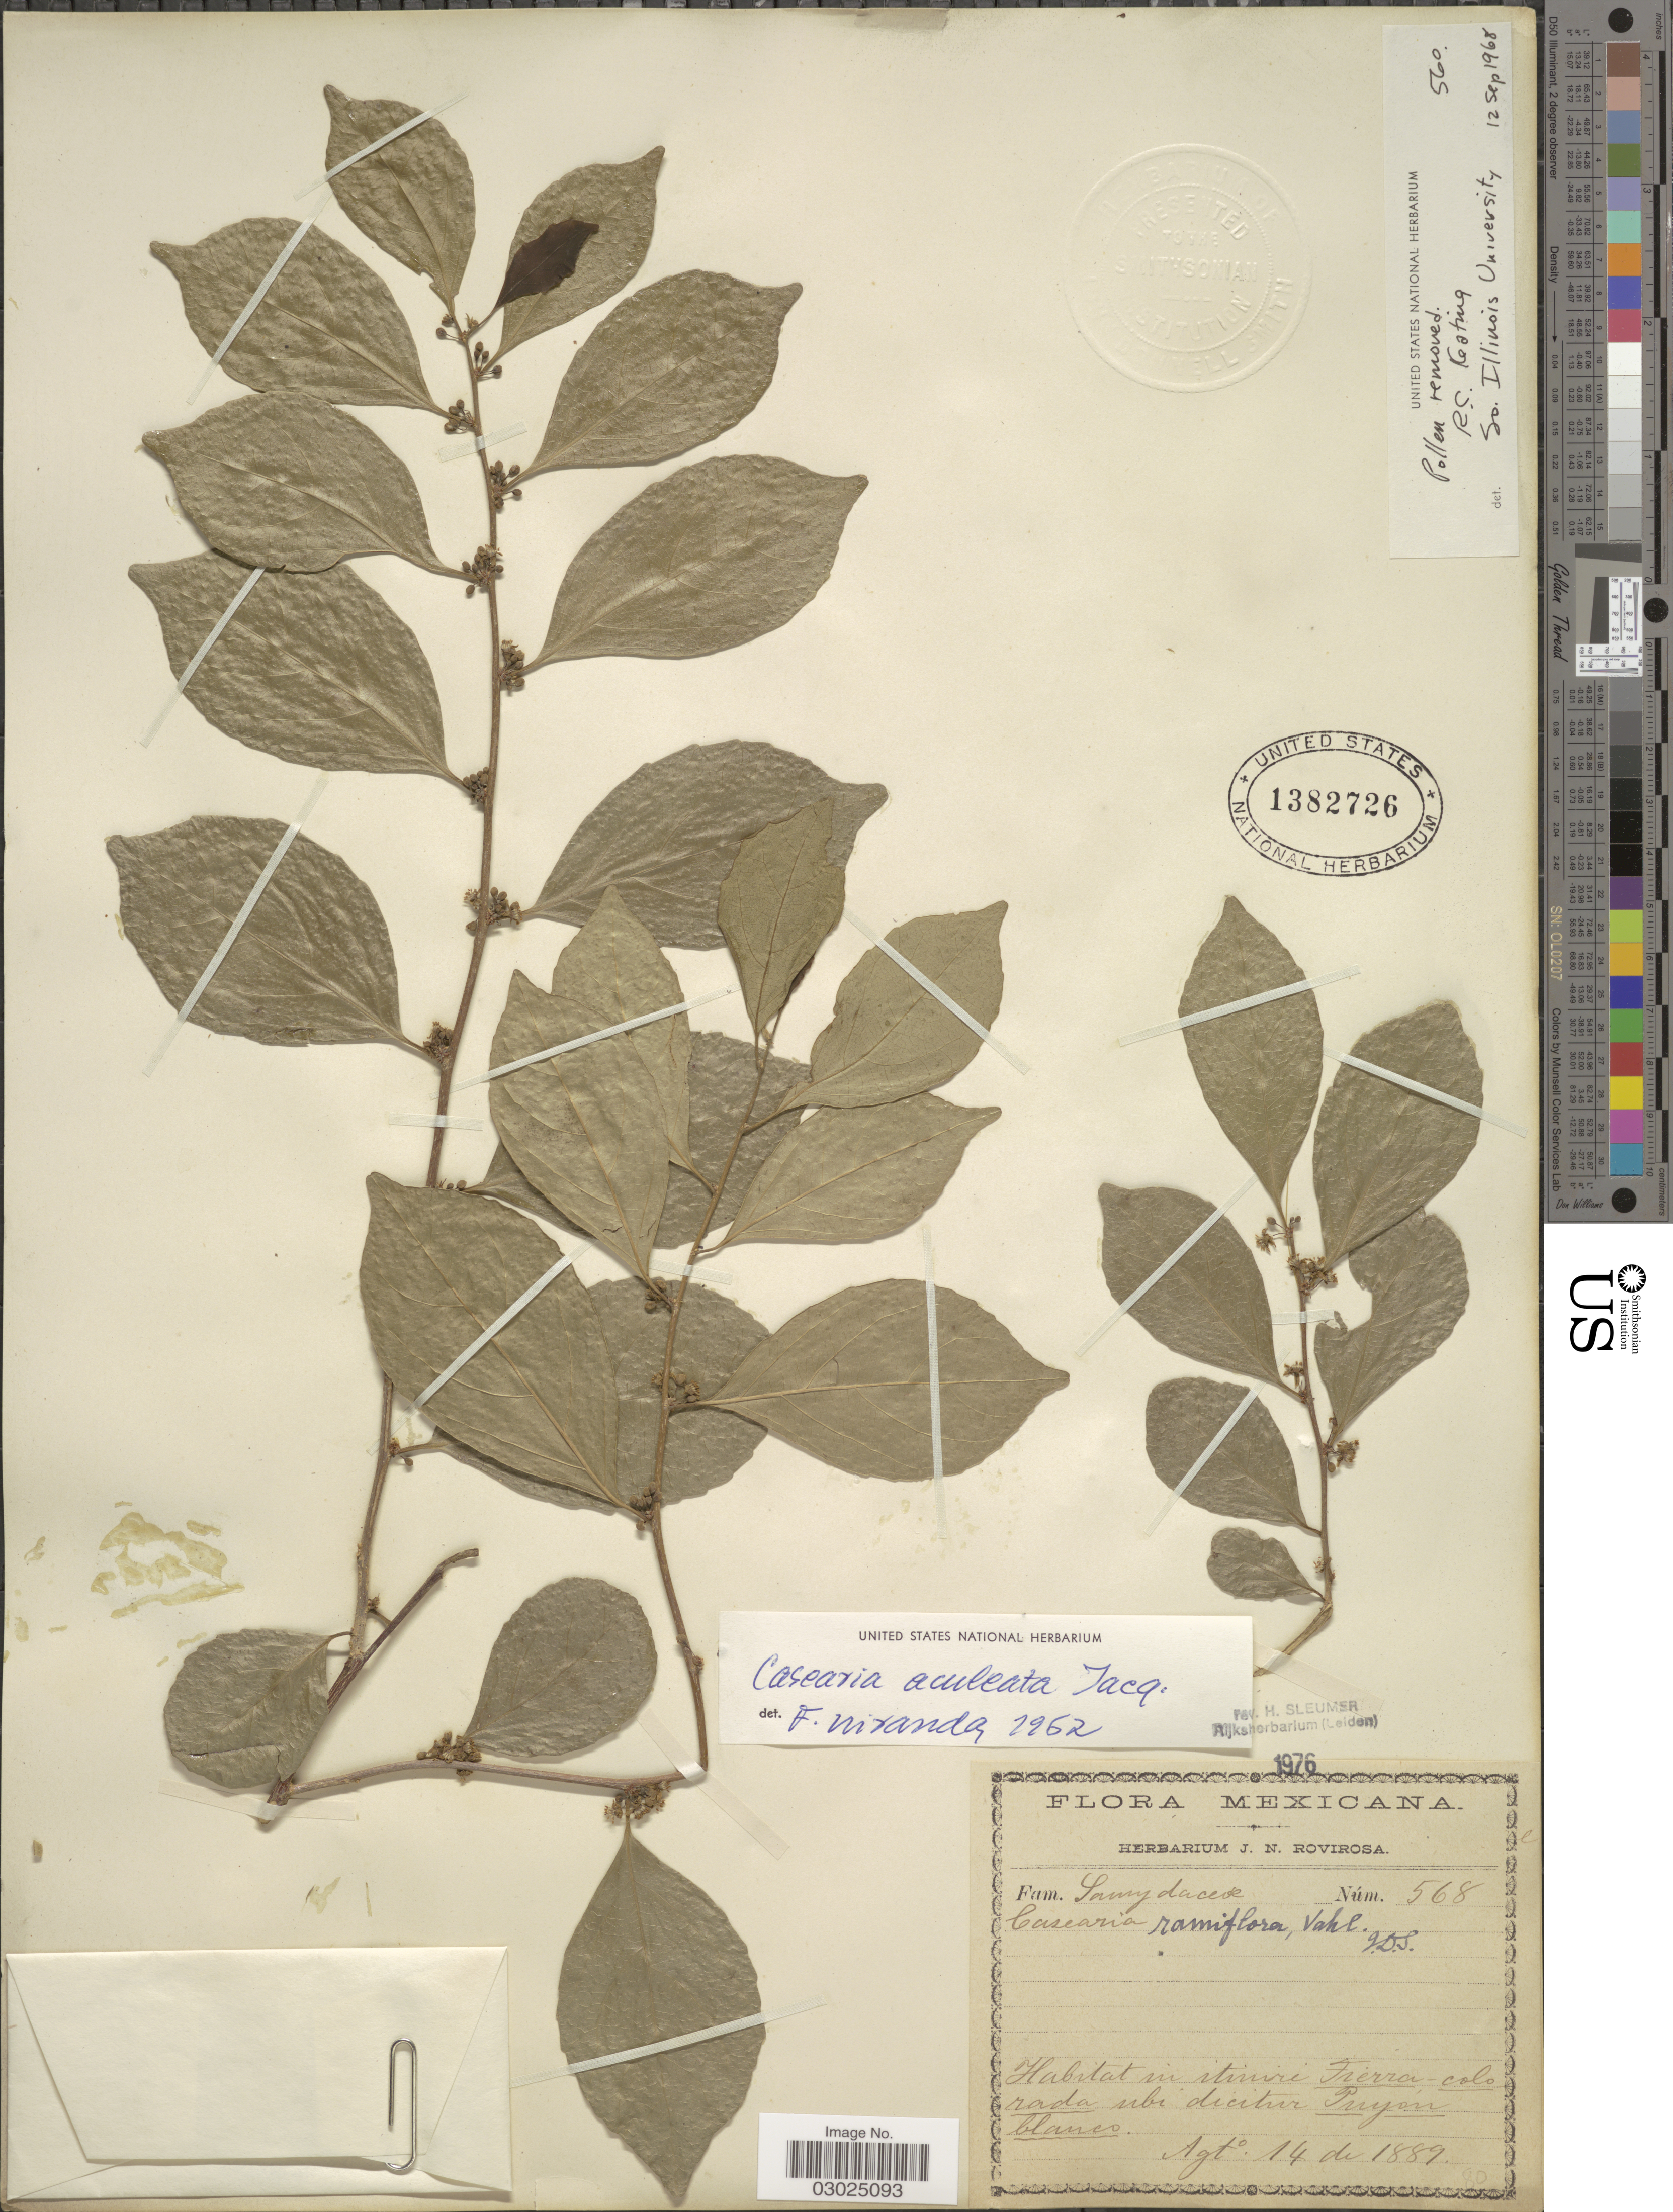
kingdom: Plantae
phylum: Tracheophyta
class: Magnoliopsida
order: Malpighiales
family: Salicaceae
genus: Casearia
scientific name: Casearia aculeata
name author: Jacq.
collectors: ex herb. J. N. Rovirosa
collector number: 568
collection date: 1889-08-14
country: Mexico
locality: Itiniri Fierra-colorada ubi dicitur Puyon blanco.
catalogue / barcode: US 1382726